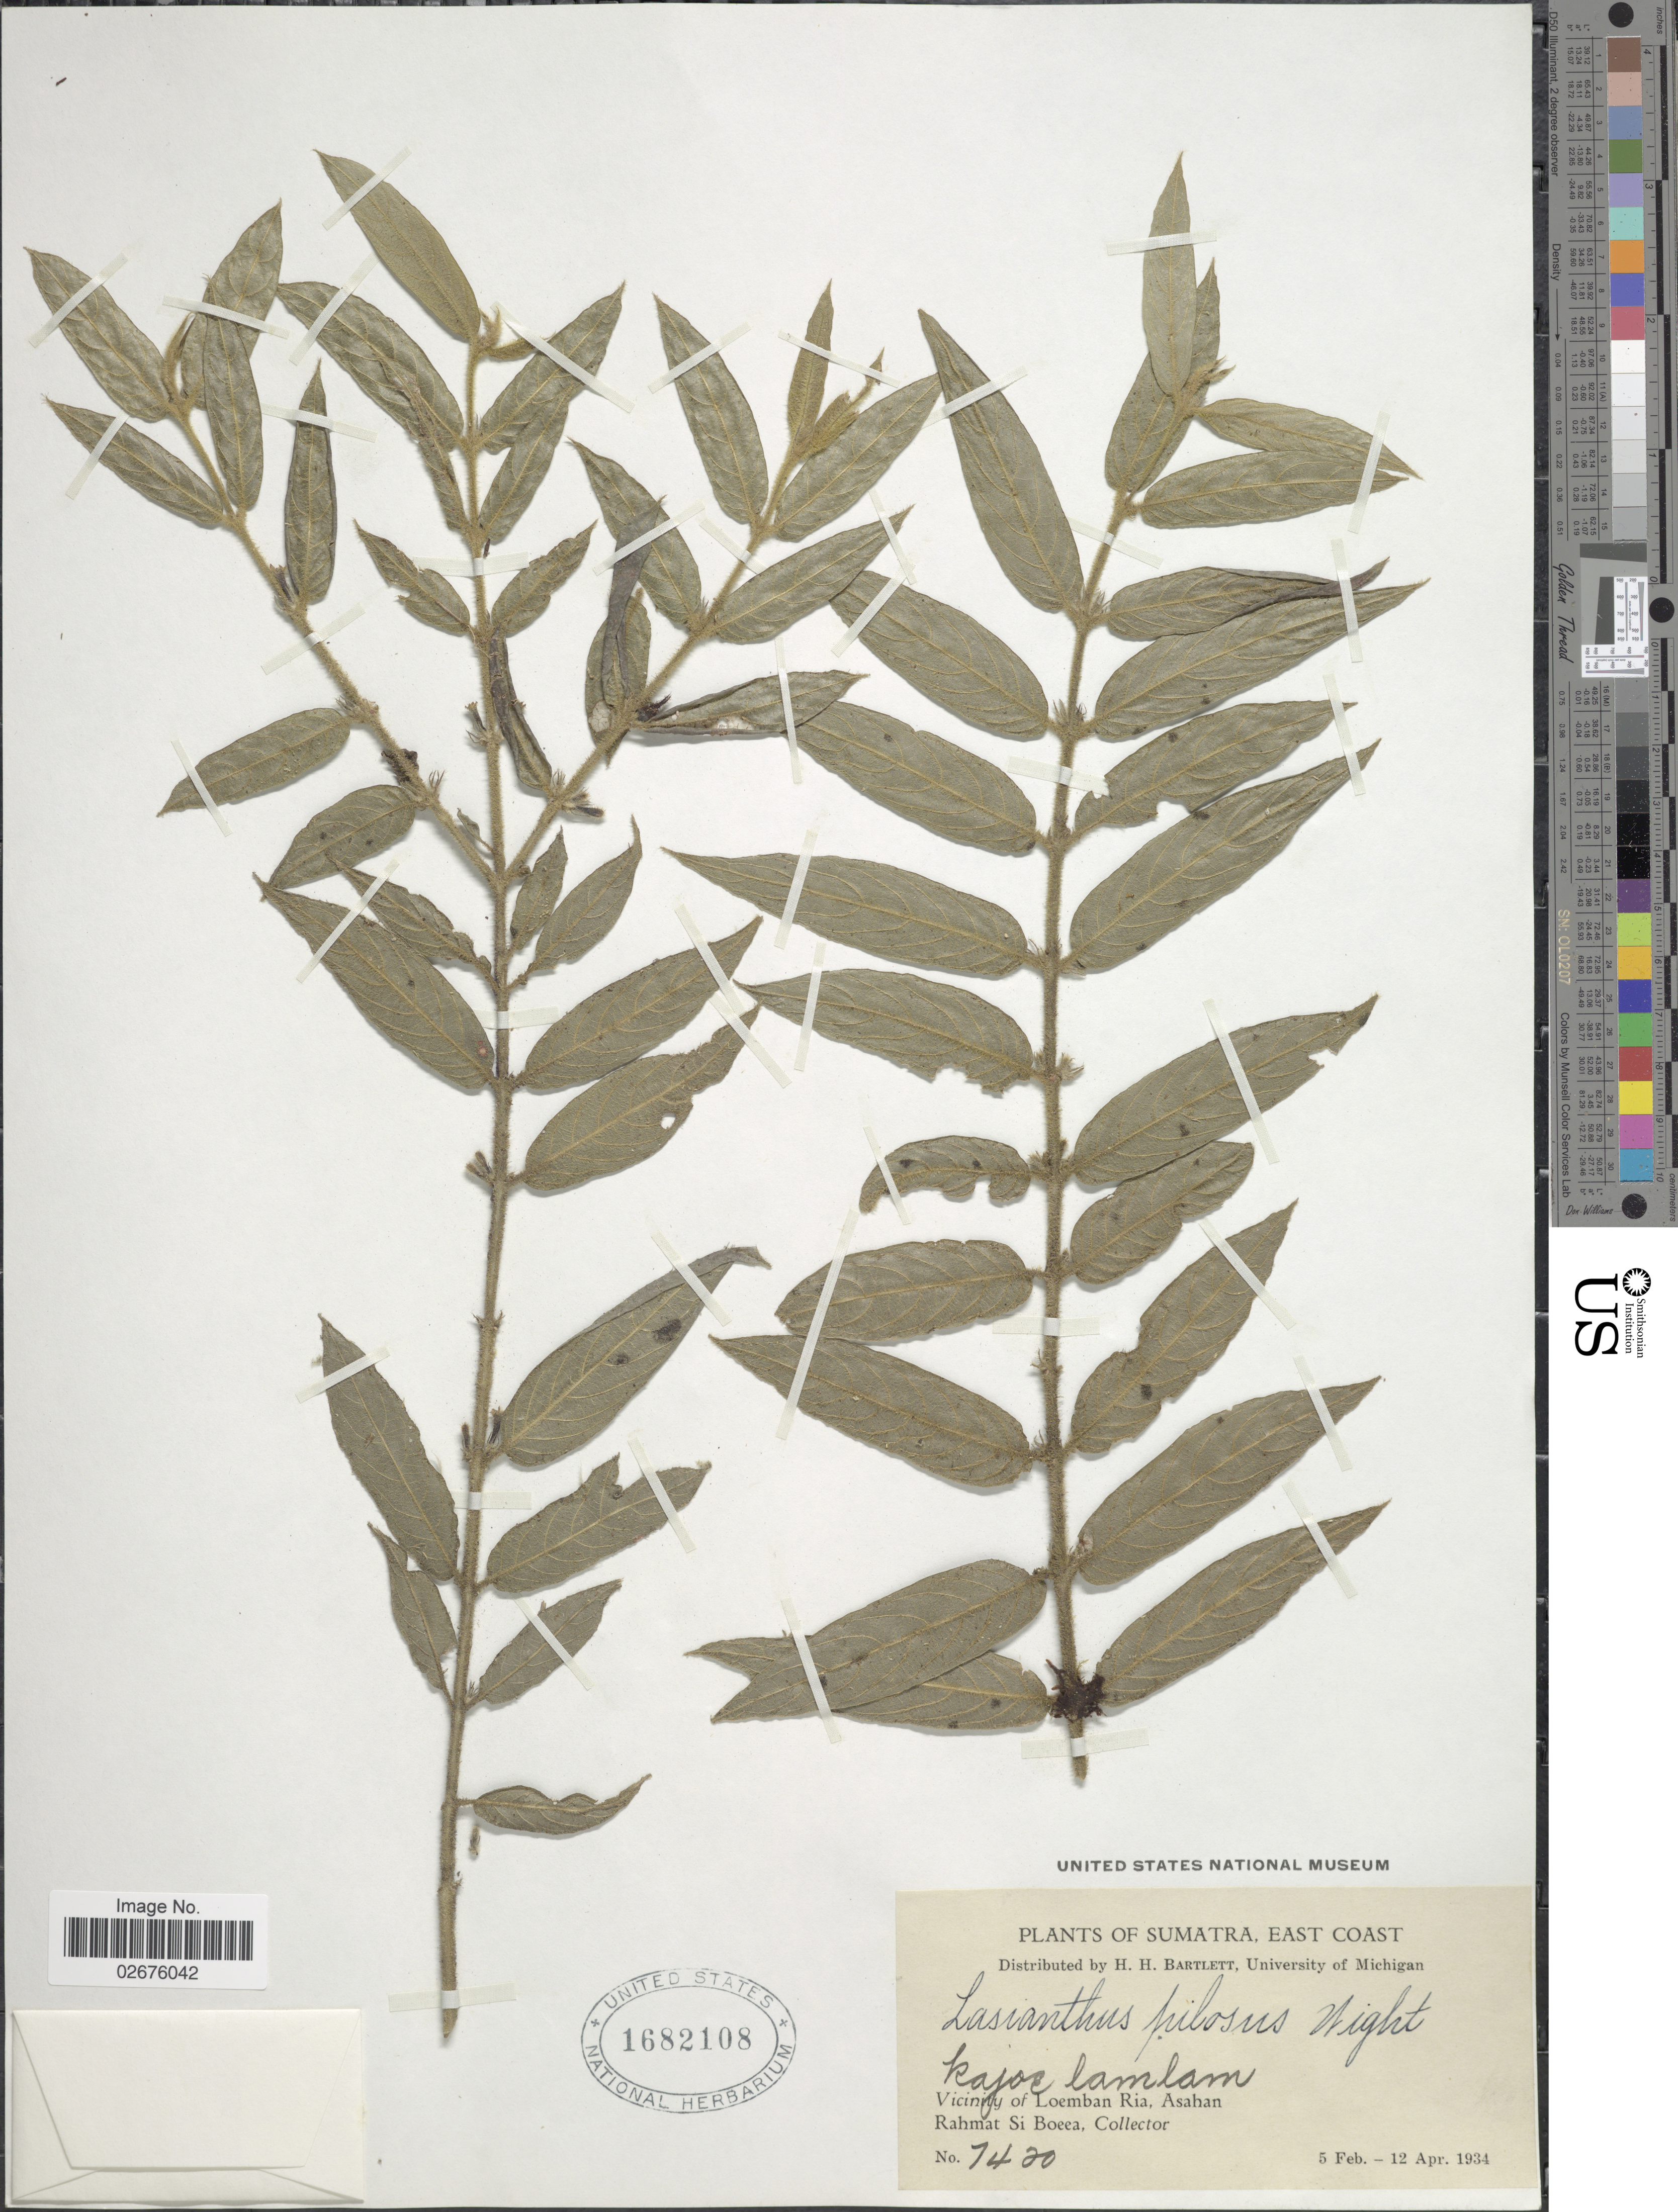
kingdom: Plantae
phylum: Tracheophyta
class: Magnoliopsida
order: Gentianales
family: Rubiaceae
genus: Lasianthus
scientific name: Lasianthus pilosus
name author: Wight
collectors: Rahmat Si Boeea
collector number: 7420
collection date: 1934-02-05/1934-04-12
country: Indonesia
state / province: Sumatra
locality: East Coast. Vicinity of Loemban Ria, Asahan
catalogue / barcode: US 1682108